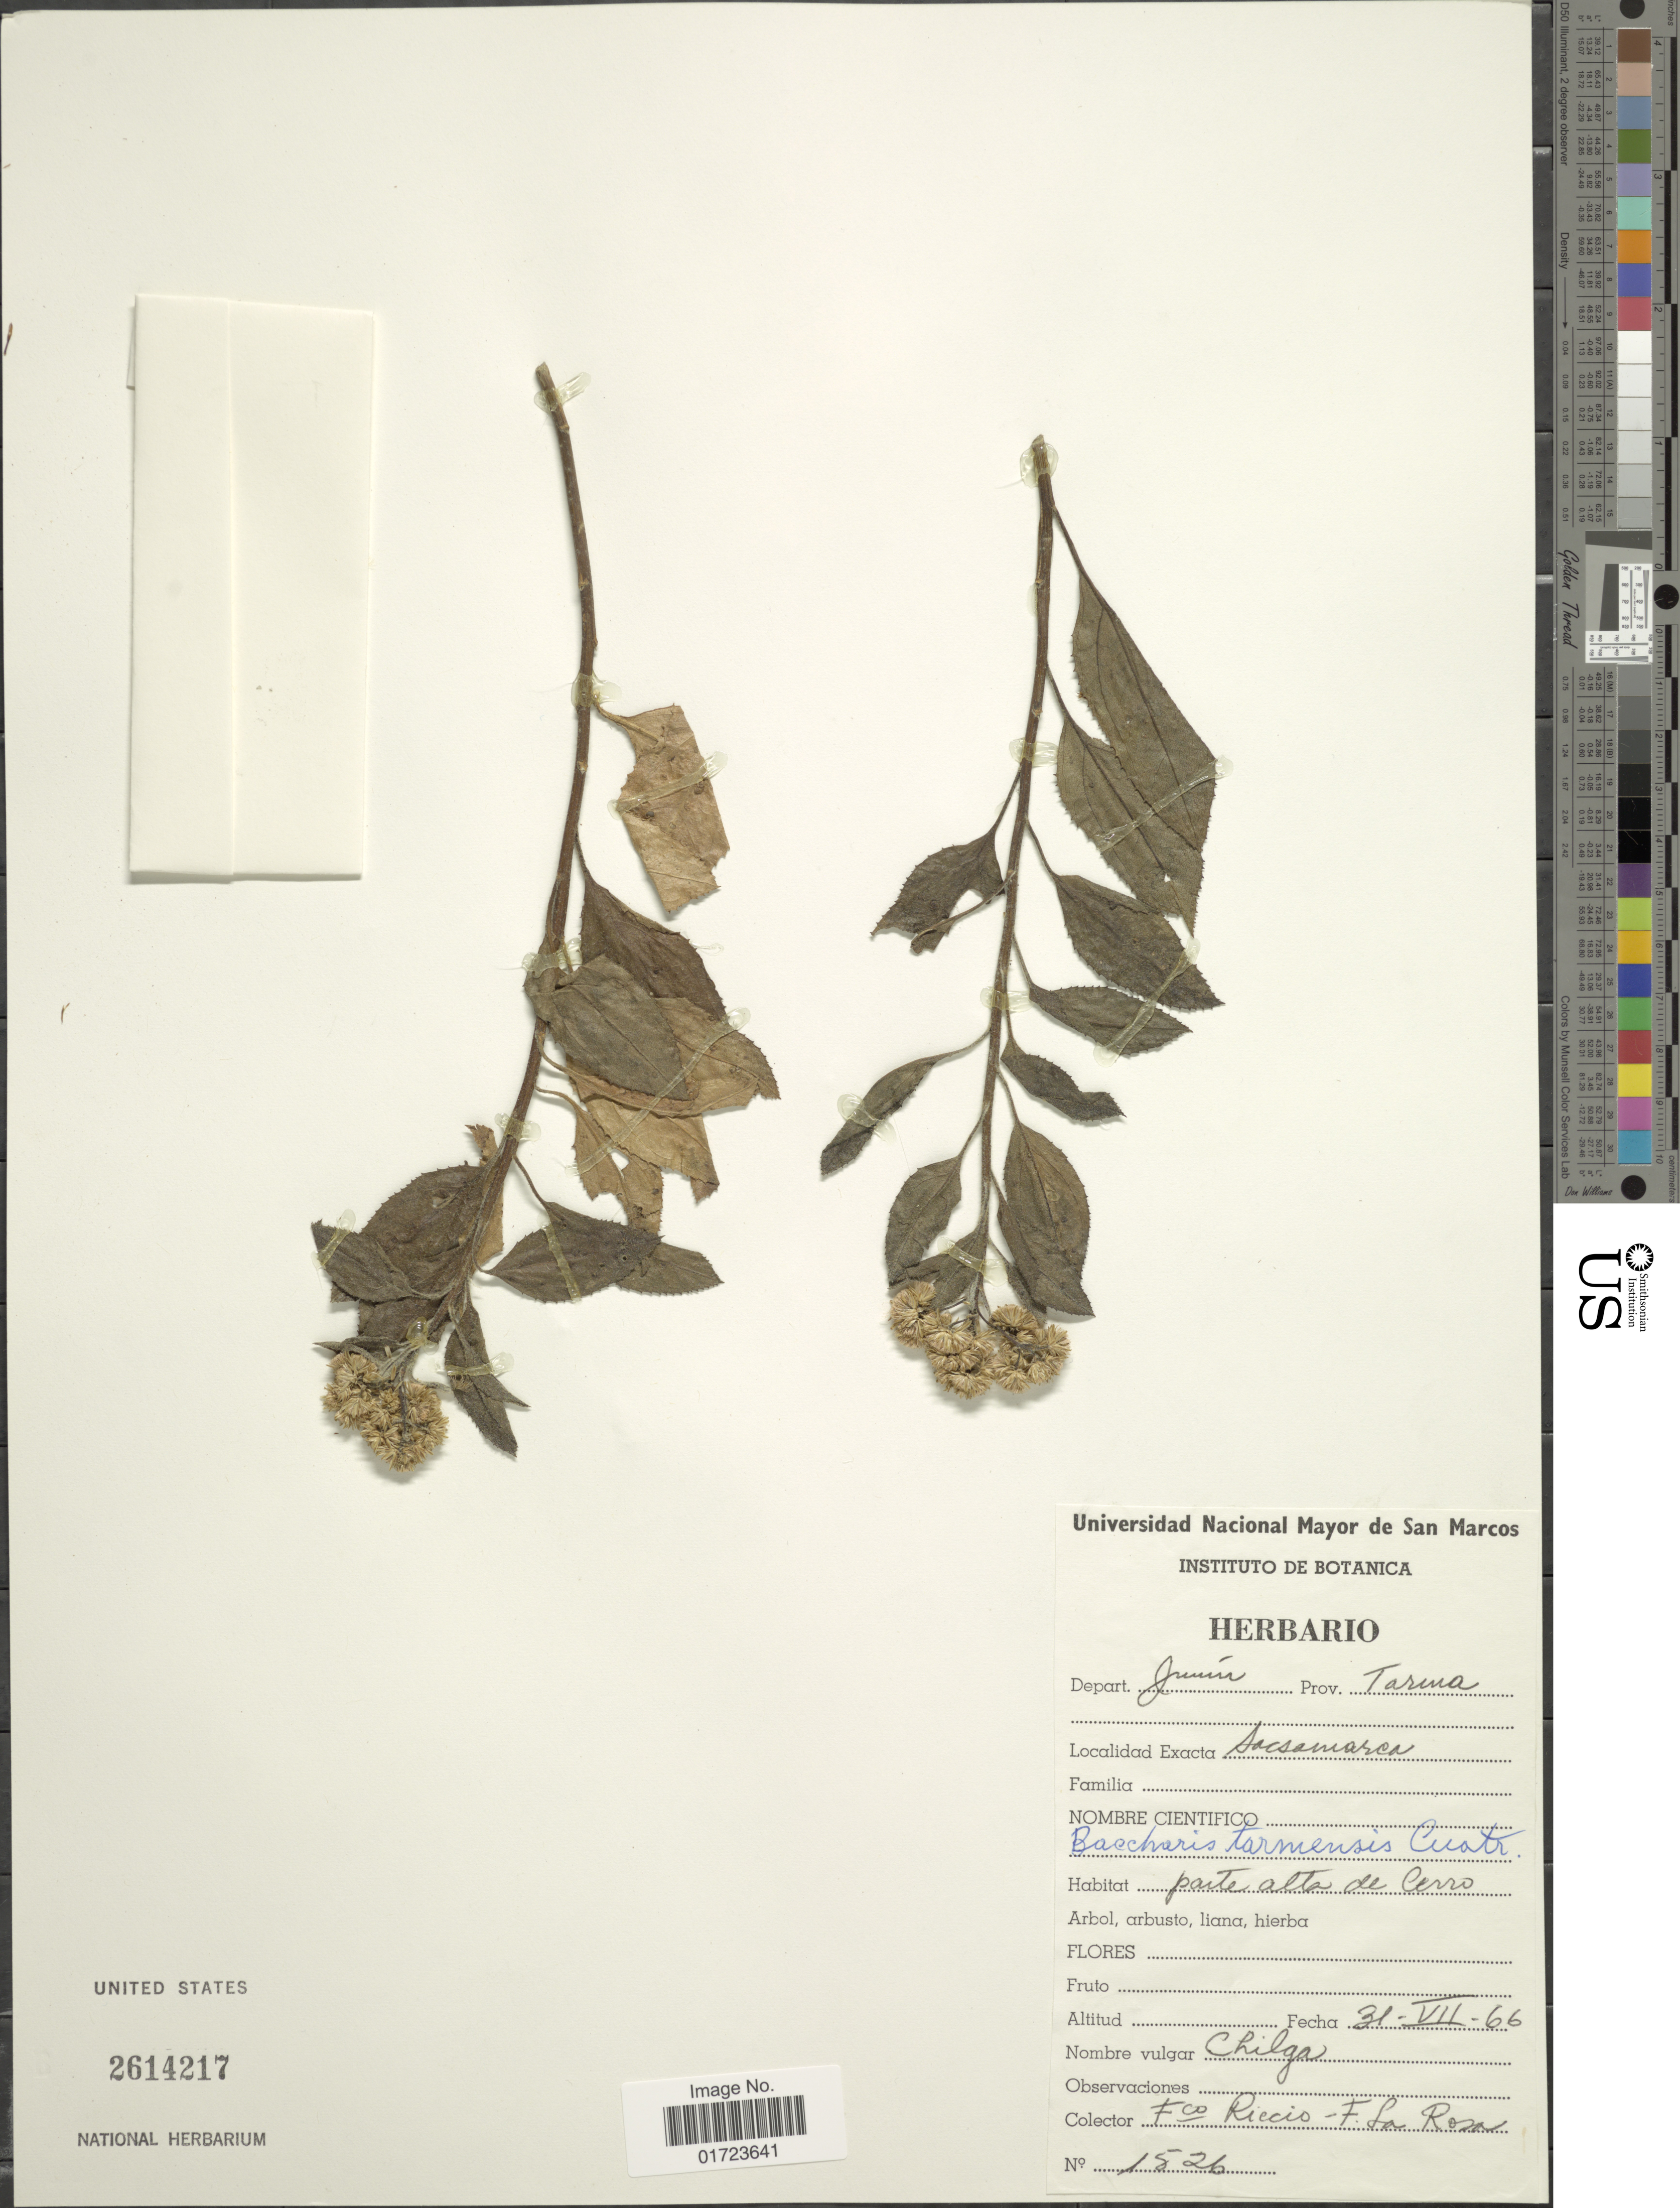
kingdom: Plantae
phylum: Tracheophyta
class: Magnoliopsida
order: Asterales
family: Asteraceae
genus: Baccharis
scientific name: Baccharis tarmensis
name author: Cuatrec.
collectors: F. Riccio & F. La Rosa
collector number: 1526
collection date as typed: Transcribed d/m/y: 31/7/66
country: Peru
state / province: Junín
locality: Depart Junin, Sacsamarca. Prov. Tarma.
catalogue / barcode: US 2614217